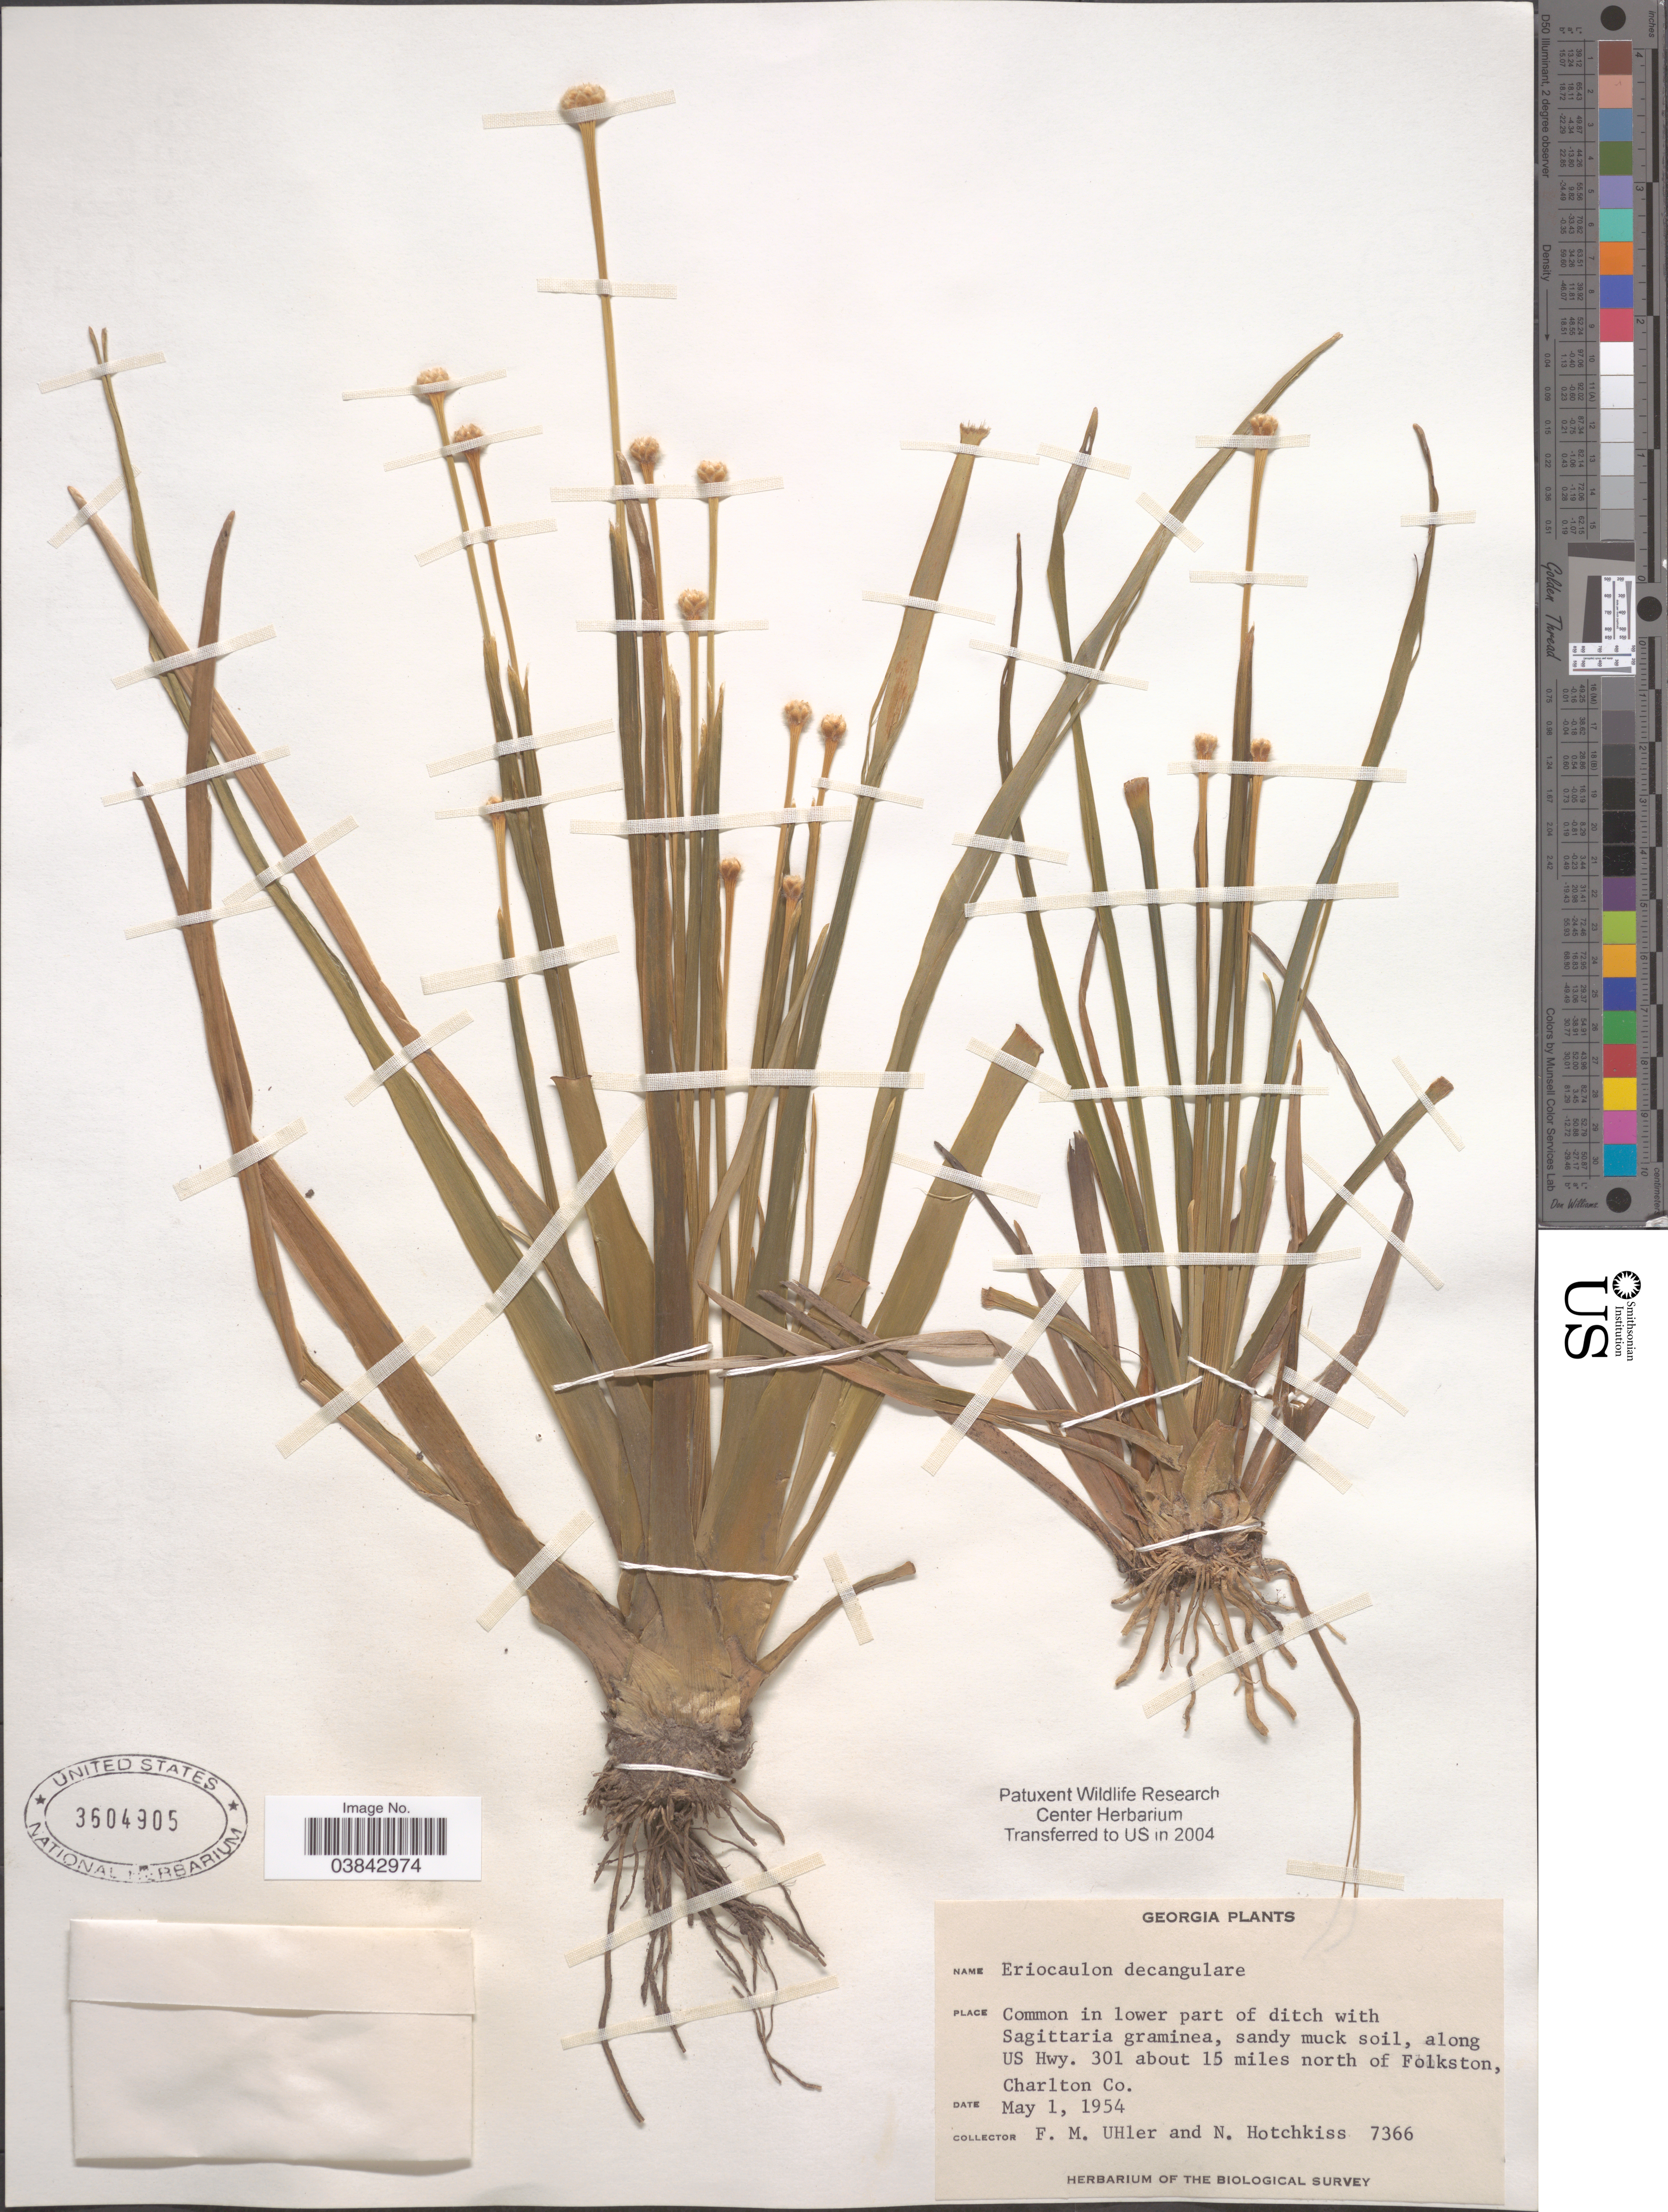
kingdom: Plantae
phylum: Tracheophyta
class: Liliopsida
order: Poales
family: Eriocaulaceae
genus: Eriocaulon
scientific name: Eriocaulon decangulare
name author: L.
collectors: F. M. Uhler & N. Hotchkiss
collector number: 7366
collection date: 1954-05-01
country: United States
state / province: Georgia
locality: Along US Hwy. 301 about 15 miles north of Folkston, Charlton Co.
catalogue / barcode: US 3604905